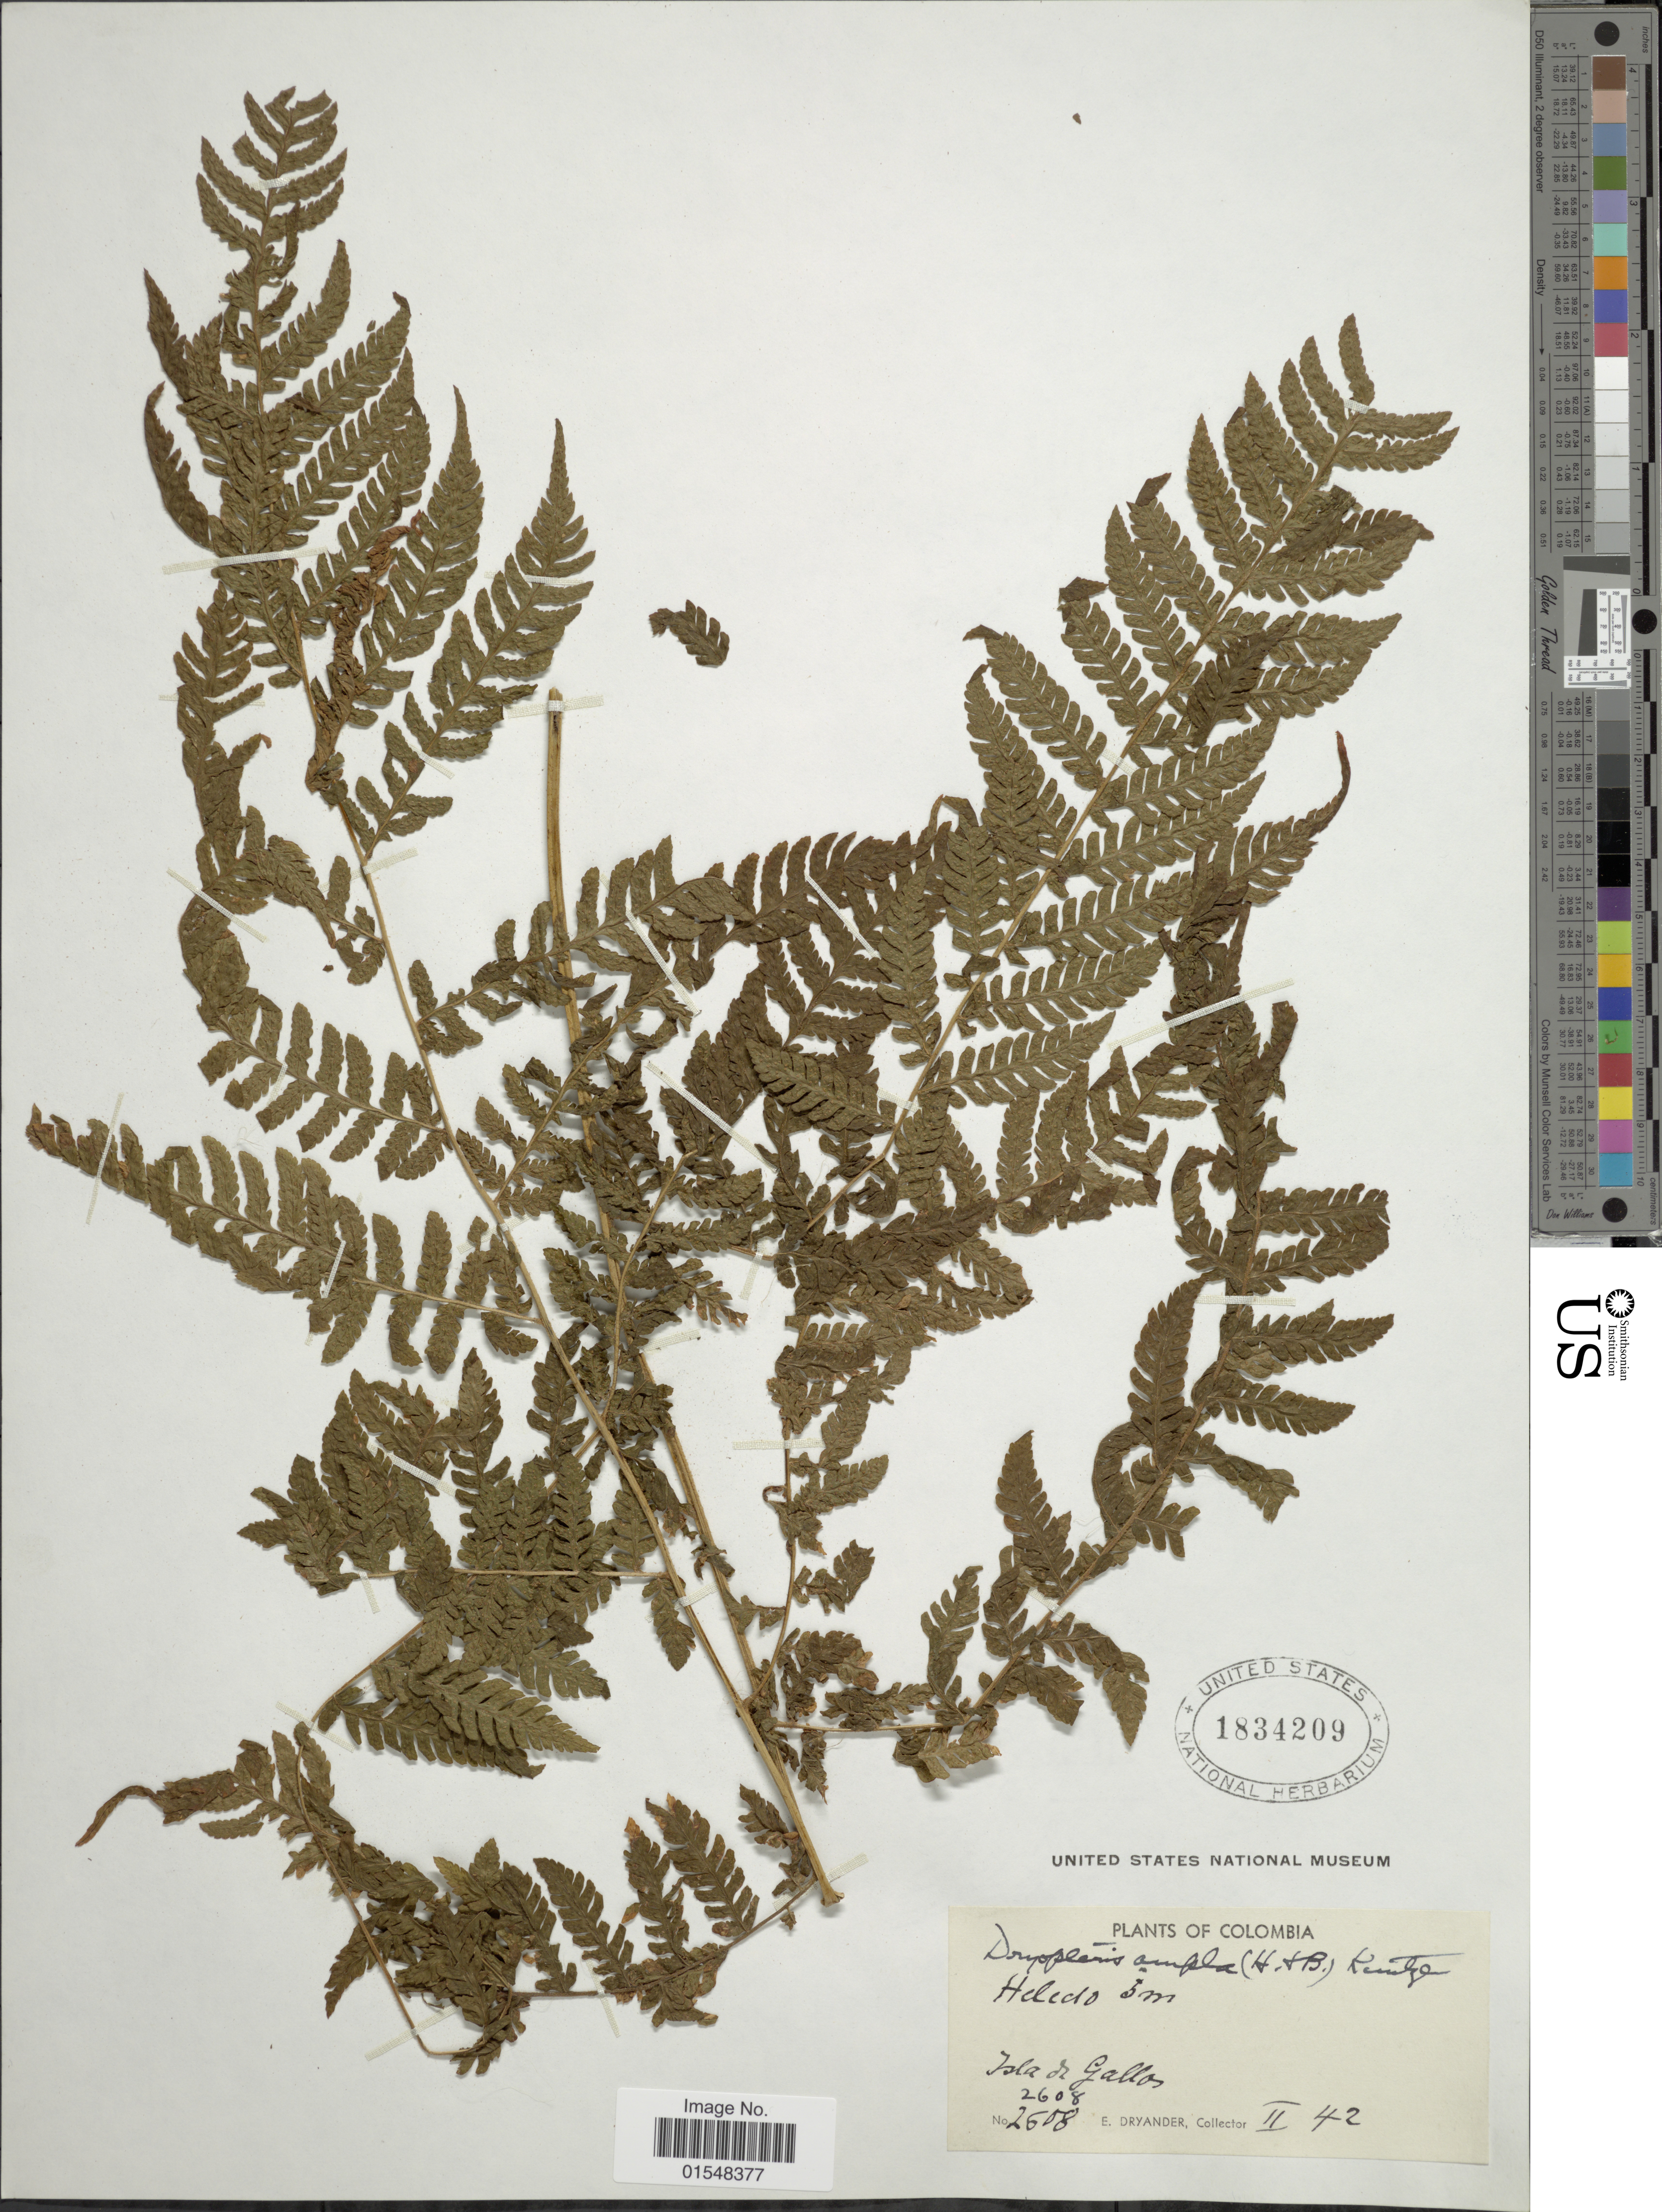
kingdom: Plantae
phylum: Tracheophyta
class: Polypodiopsida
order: Polypodiales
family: Dryopteridaceae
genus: Ctenitis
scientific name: Ctenitis sloanei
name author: (Poepp. ex Spreng.) C.V. Morton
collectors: E. Dryander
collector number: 2608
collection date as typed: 42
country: Colombia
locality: Isla of Gallas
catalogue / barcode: US 1834209